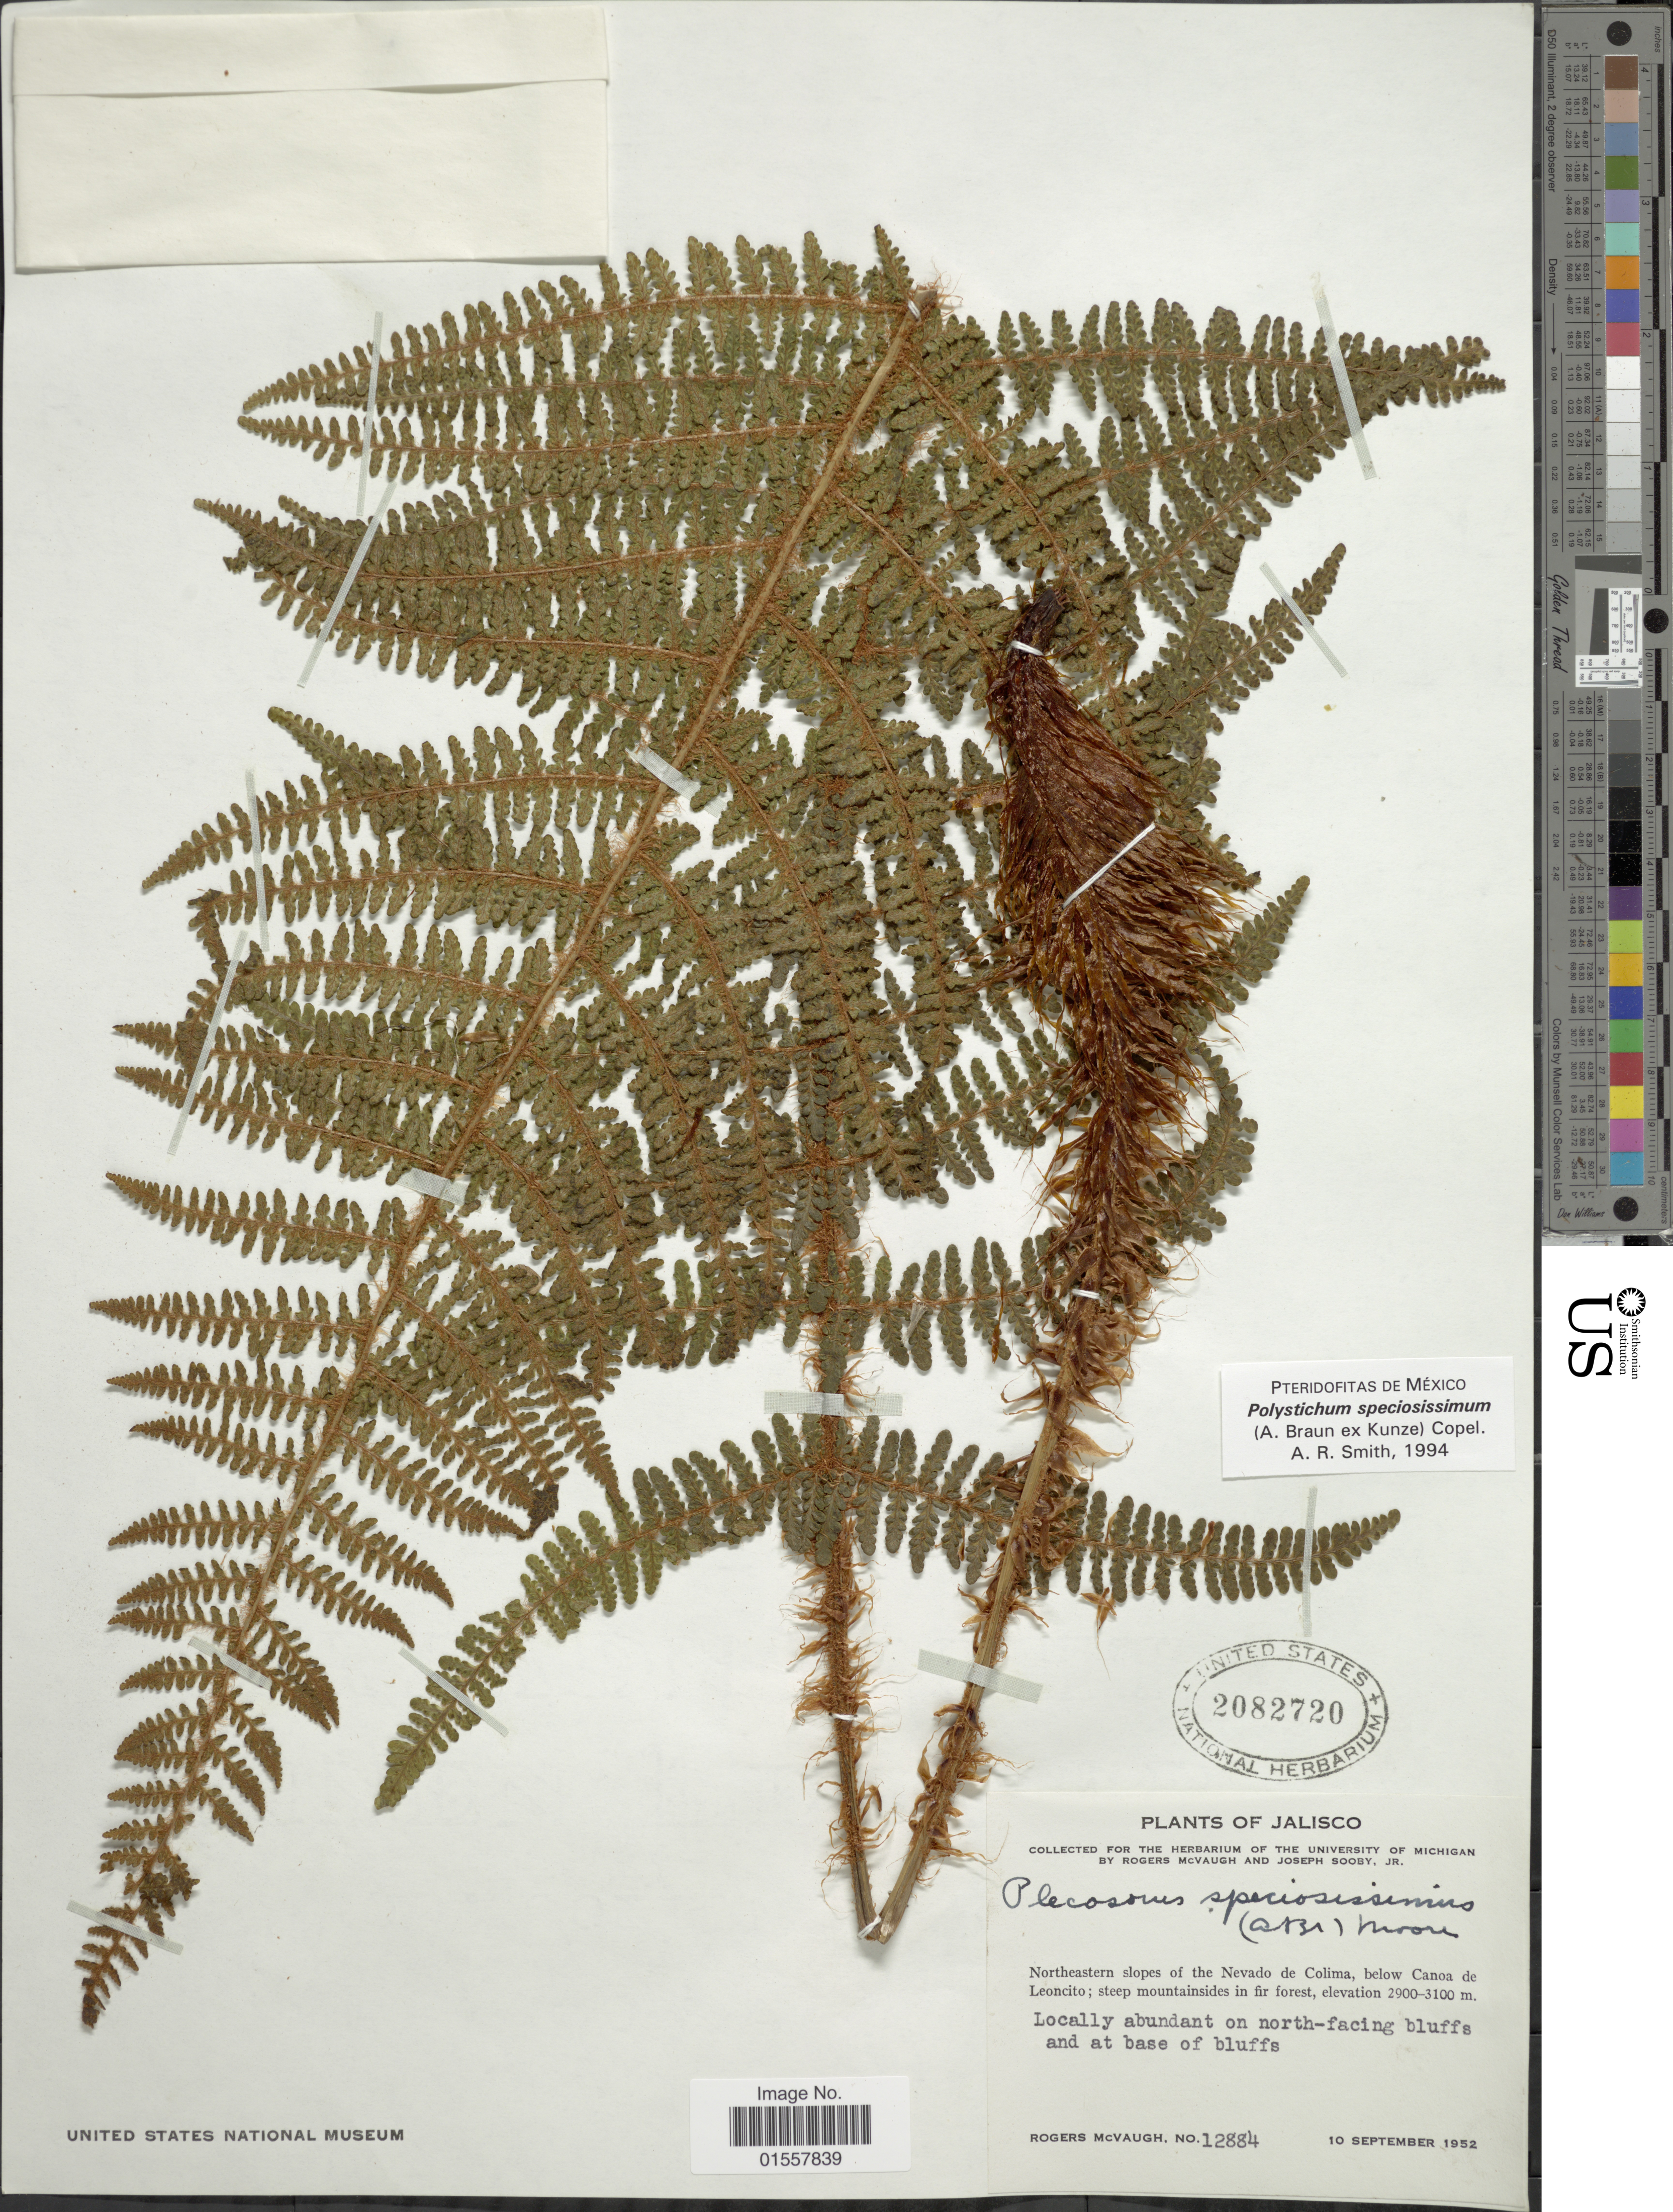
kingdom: Plantae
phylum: Tracheophyta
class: Polypodiopsida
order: Polypodiales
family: Dryopteridaceae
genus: Polystichum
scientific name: Polystichum speciosissimum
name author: (A. Braun ex Kunze) Copel.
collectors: R. McVaugh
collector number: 12884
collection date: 1952-09-10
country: Mexico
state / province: Jalisco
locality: Northeastern slopes of the Nevado de Colima, below Canoa de Leoncito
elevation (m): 2900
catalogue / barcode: US 2082720